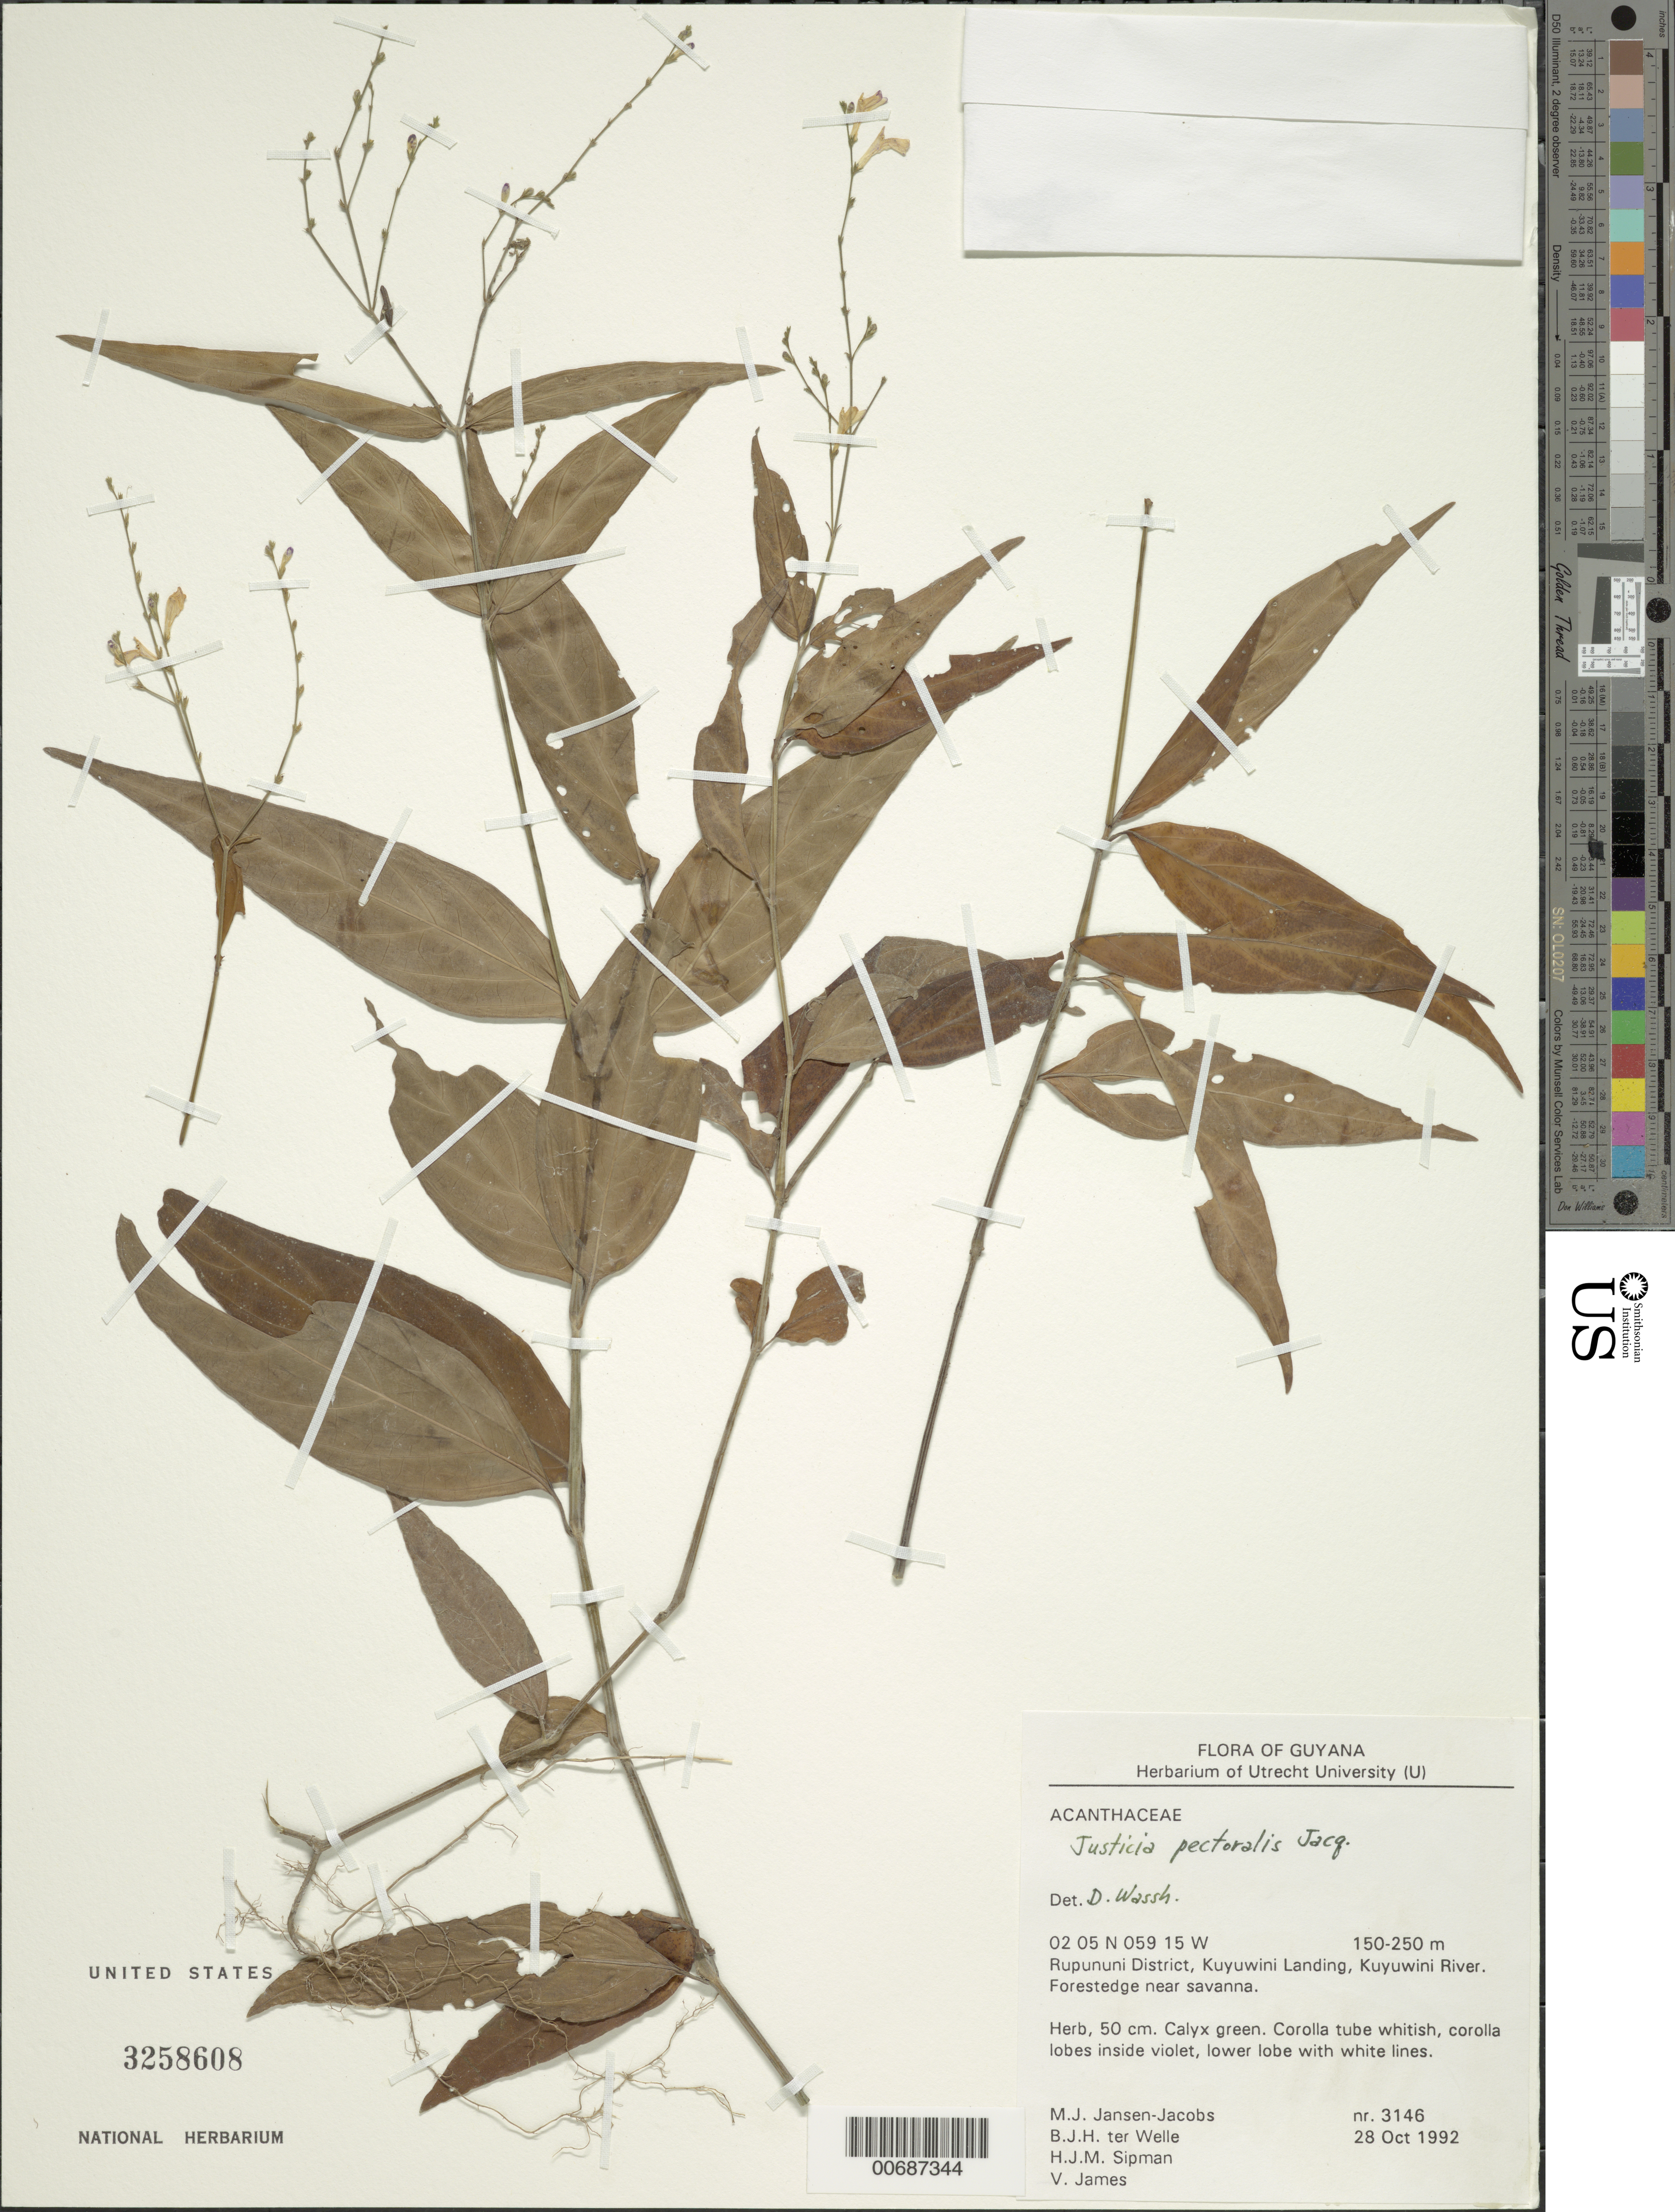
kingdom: Plantae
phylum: Tracheophyta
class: Magnoliopsida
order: Lamiales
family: Acanthaceae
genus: Justicia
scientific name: Justicia pectoralis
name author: Jacq.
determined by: Wasshausen, Dieter C., (BOT), Smithsonian Institution - National Museum of Natural History (UNITED STATES)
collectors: M. J. Jansen-Jacobs, B. Welle, H. J. M. Sipman & V. James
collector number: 3146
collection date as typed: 28-Oct-92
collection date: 1992-10-28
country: Guyana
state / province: U. Takutu-U. Essequibo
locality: Kuyuwini Landing, Kuyuwini River, Rupununi District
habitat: Forest edge near savanna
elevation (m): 150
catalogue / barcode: US 3258608